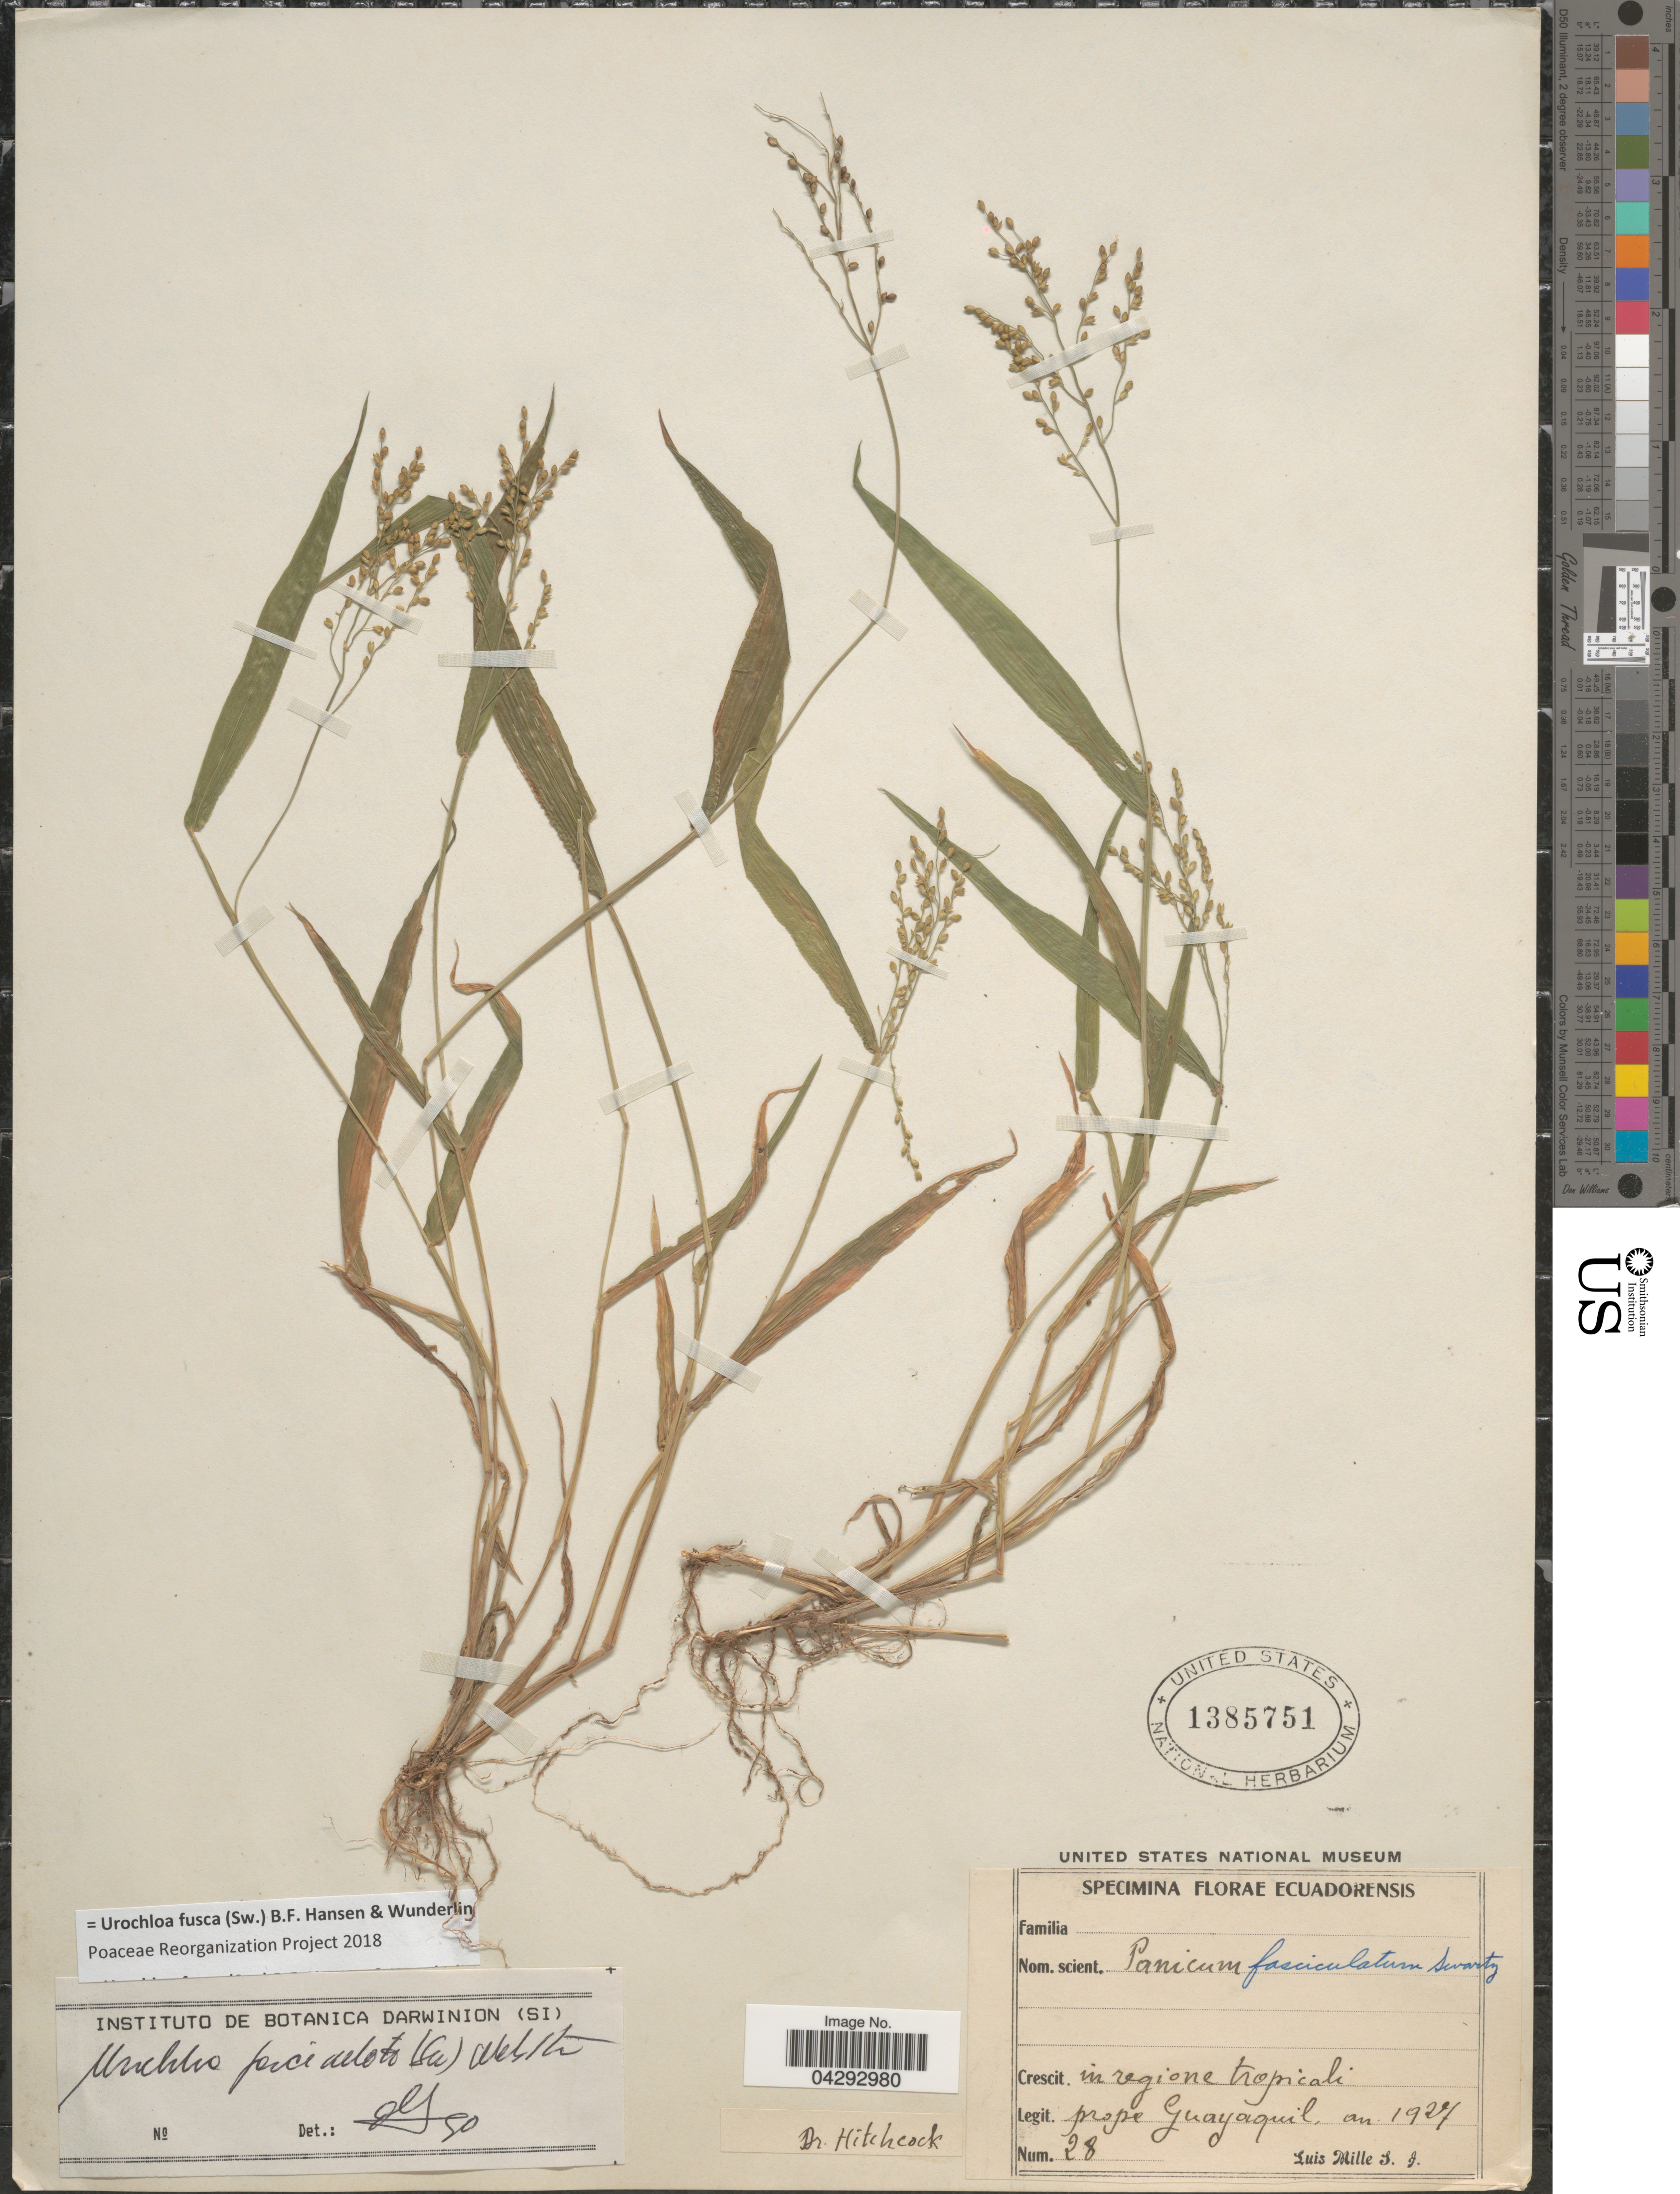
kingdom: Plantae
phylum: Tracheophyta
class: Liliopsida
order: Poales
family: Poaceae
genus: Urochloa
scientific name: Urochloa fusca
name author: (Sw.) B.F. Hansen & Wunderlin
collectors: L. Mille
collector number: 28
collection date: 1927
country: Ecuador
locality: In regione tropicali. Prope Guayaquil.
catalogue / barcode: US 1385751